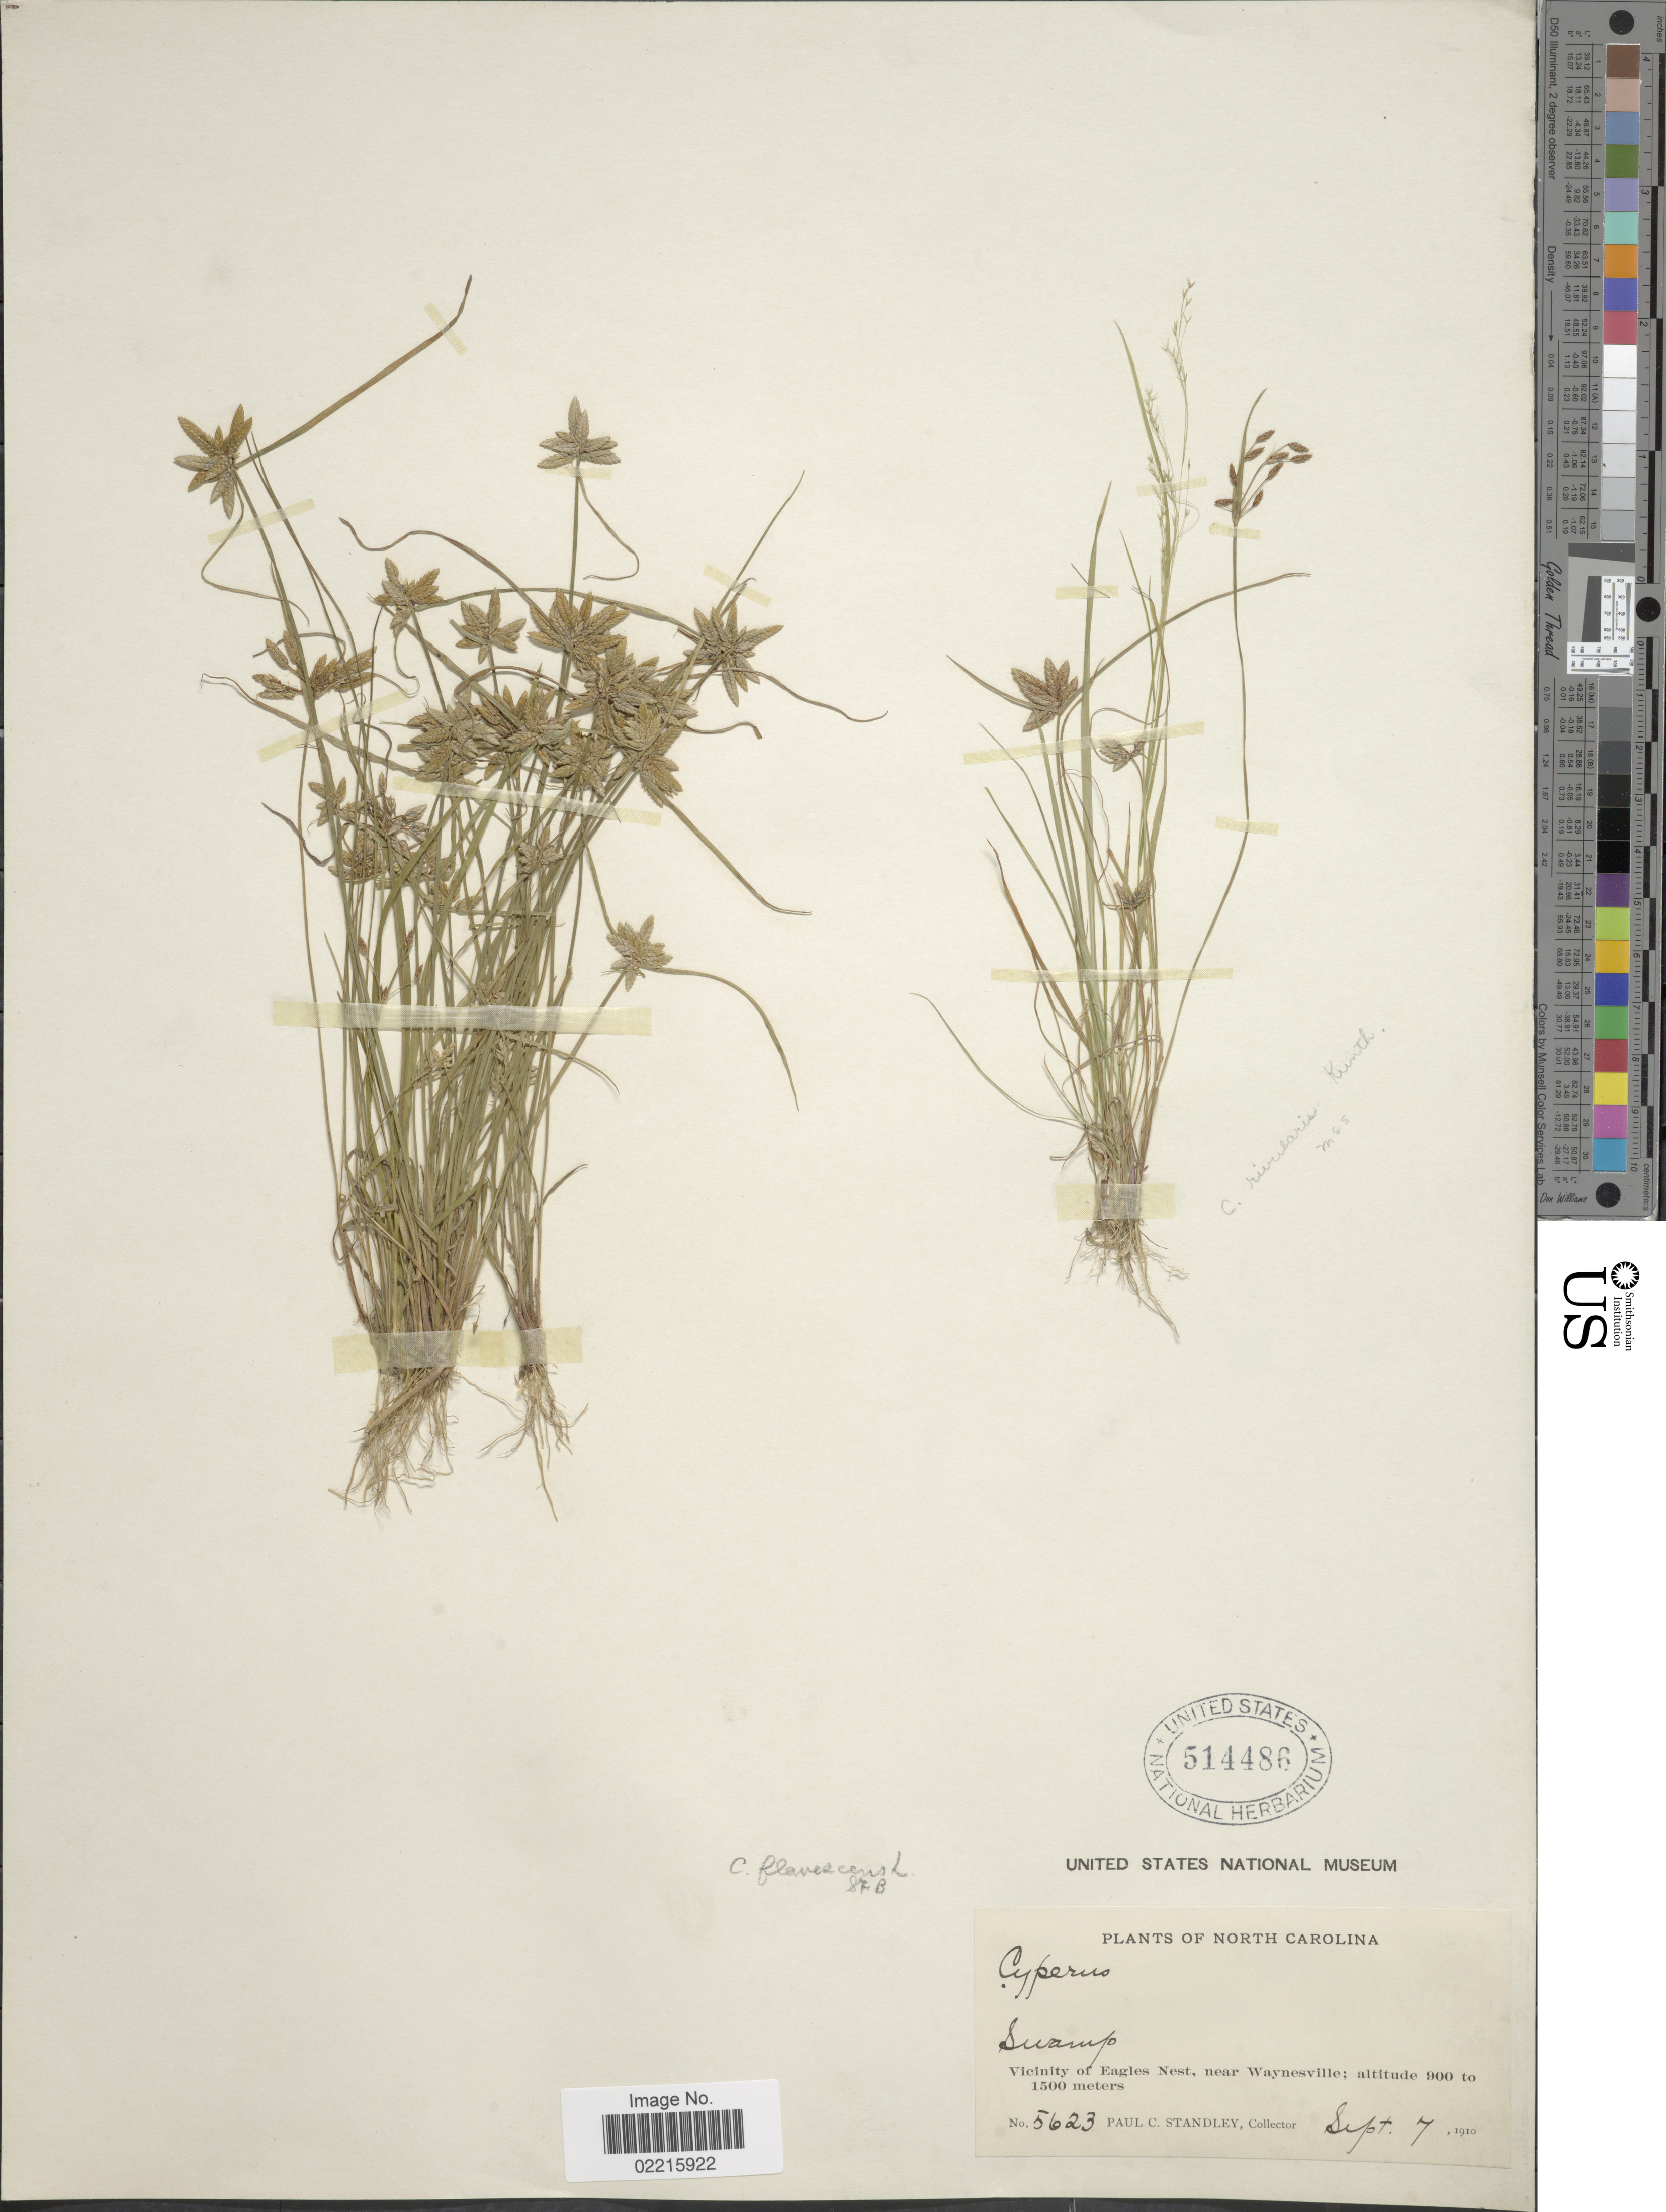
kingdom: Plantae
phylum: Tracheophyta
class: Liliopsida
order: Poales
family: Cyperaceae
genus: Cyperus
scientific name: Cyperus flavescens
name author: L.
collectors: P. C. Standley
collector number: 5623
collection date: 1910-09-07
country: United States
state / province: North Carolina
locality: Vicinity of Eagles Nest, near Waynesville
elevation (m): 900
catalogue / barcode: US 514486